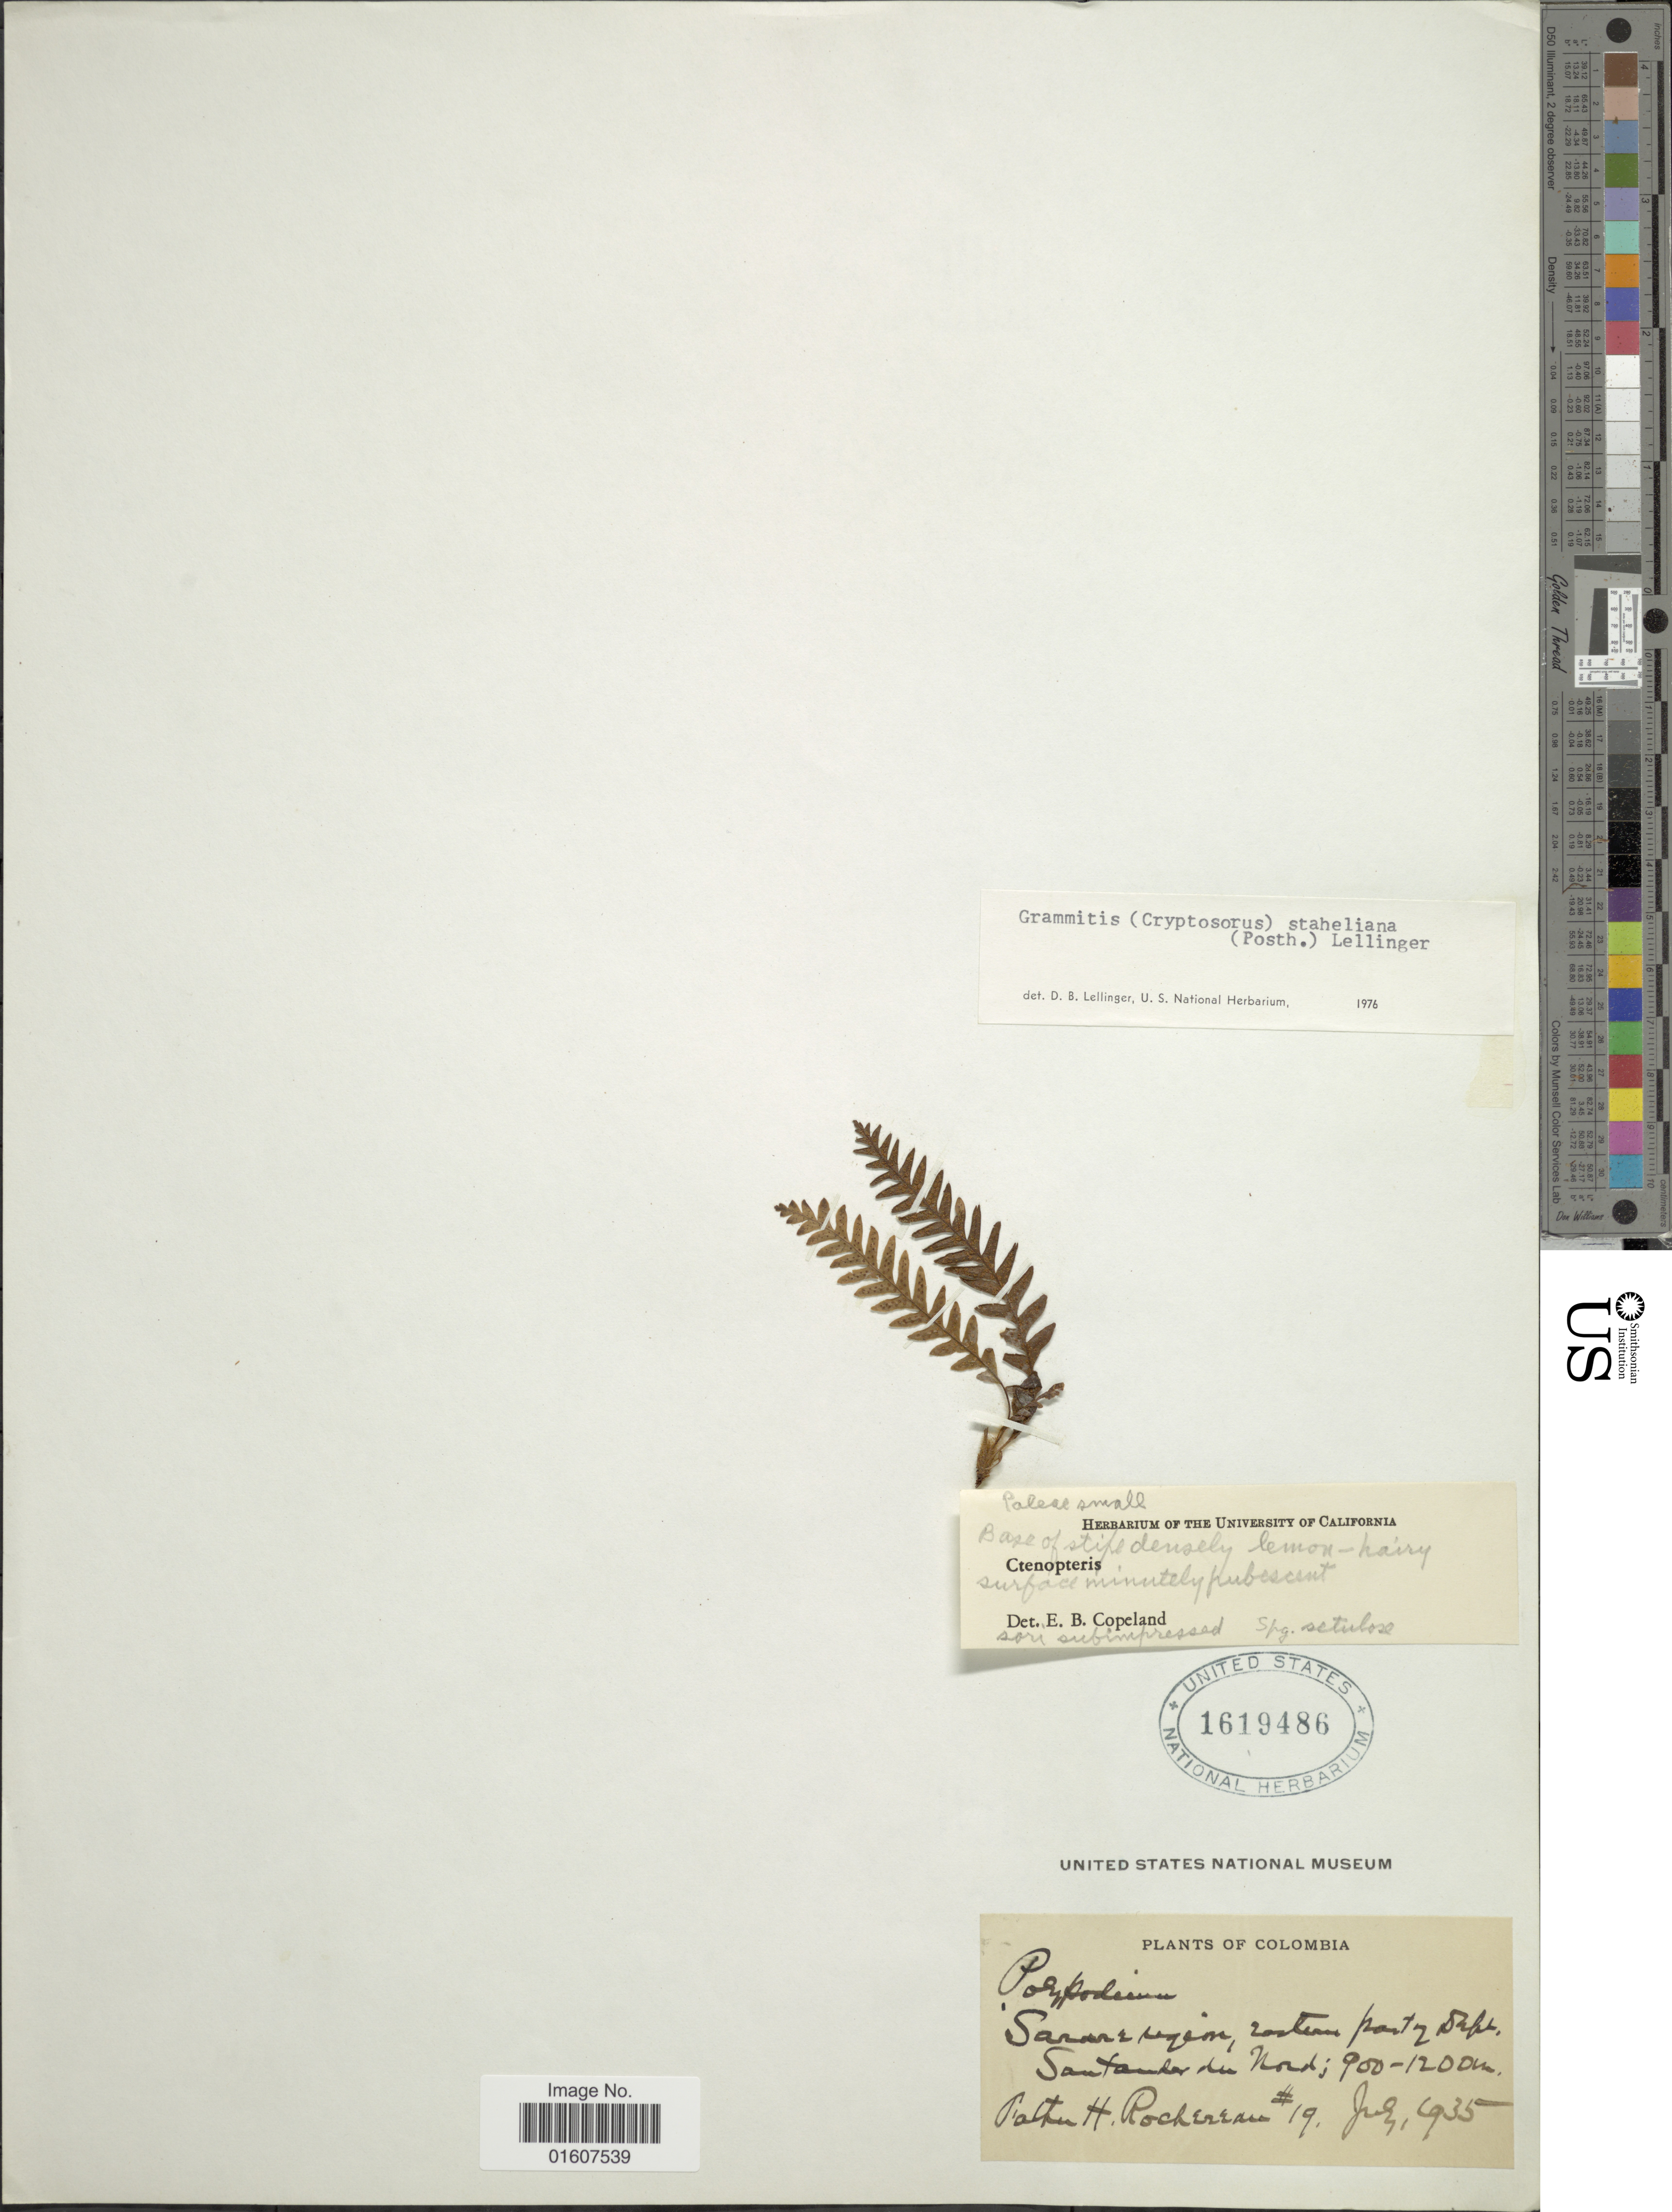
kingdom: Plantae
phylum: Tracheophyta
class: Polypodiopsida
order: Polypodiales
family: Polypodiaceae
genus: Terpsichore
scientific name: Terpsichore staheliana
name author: (Posth.) A.R. Sm.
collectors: F. Rochereau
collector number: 19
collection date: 1935-07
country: Colombia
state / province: Santander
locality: Sarare region eastern part of dept. Santander du Nord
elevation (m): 900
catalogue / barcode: US 1619486